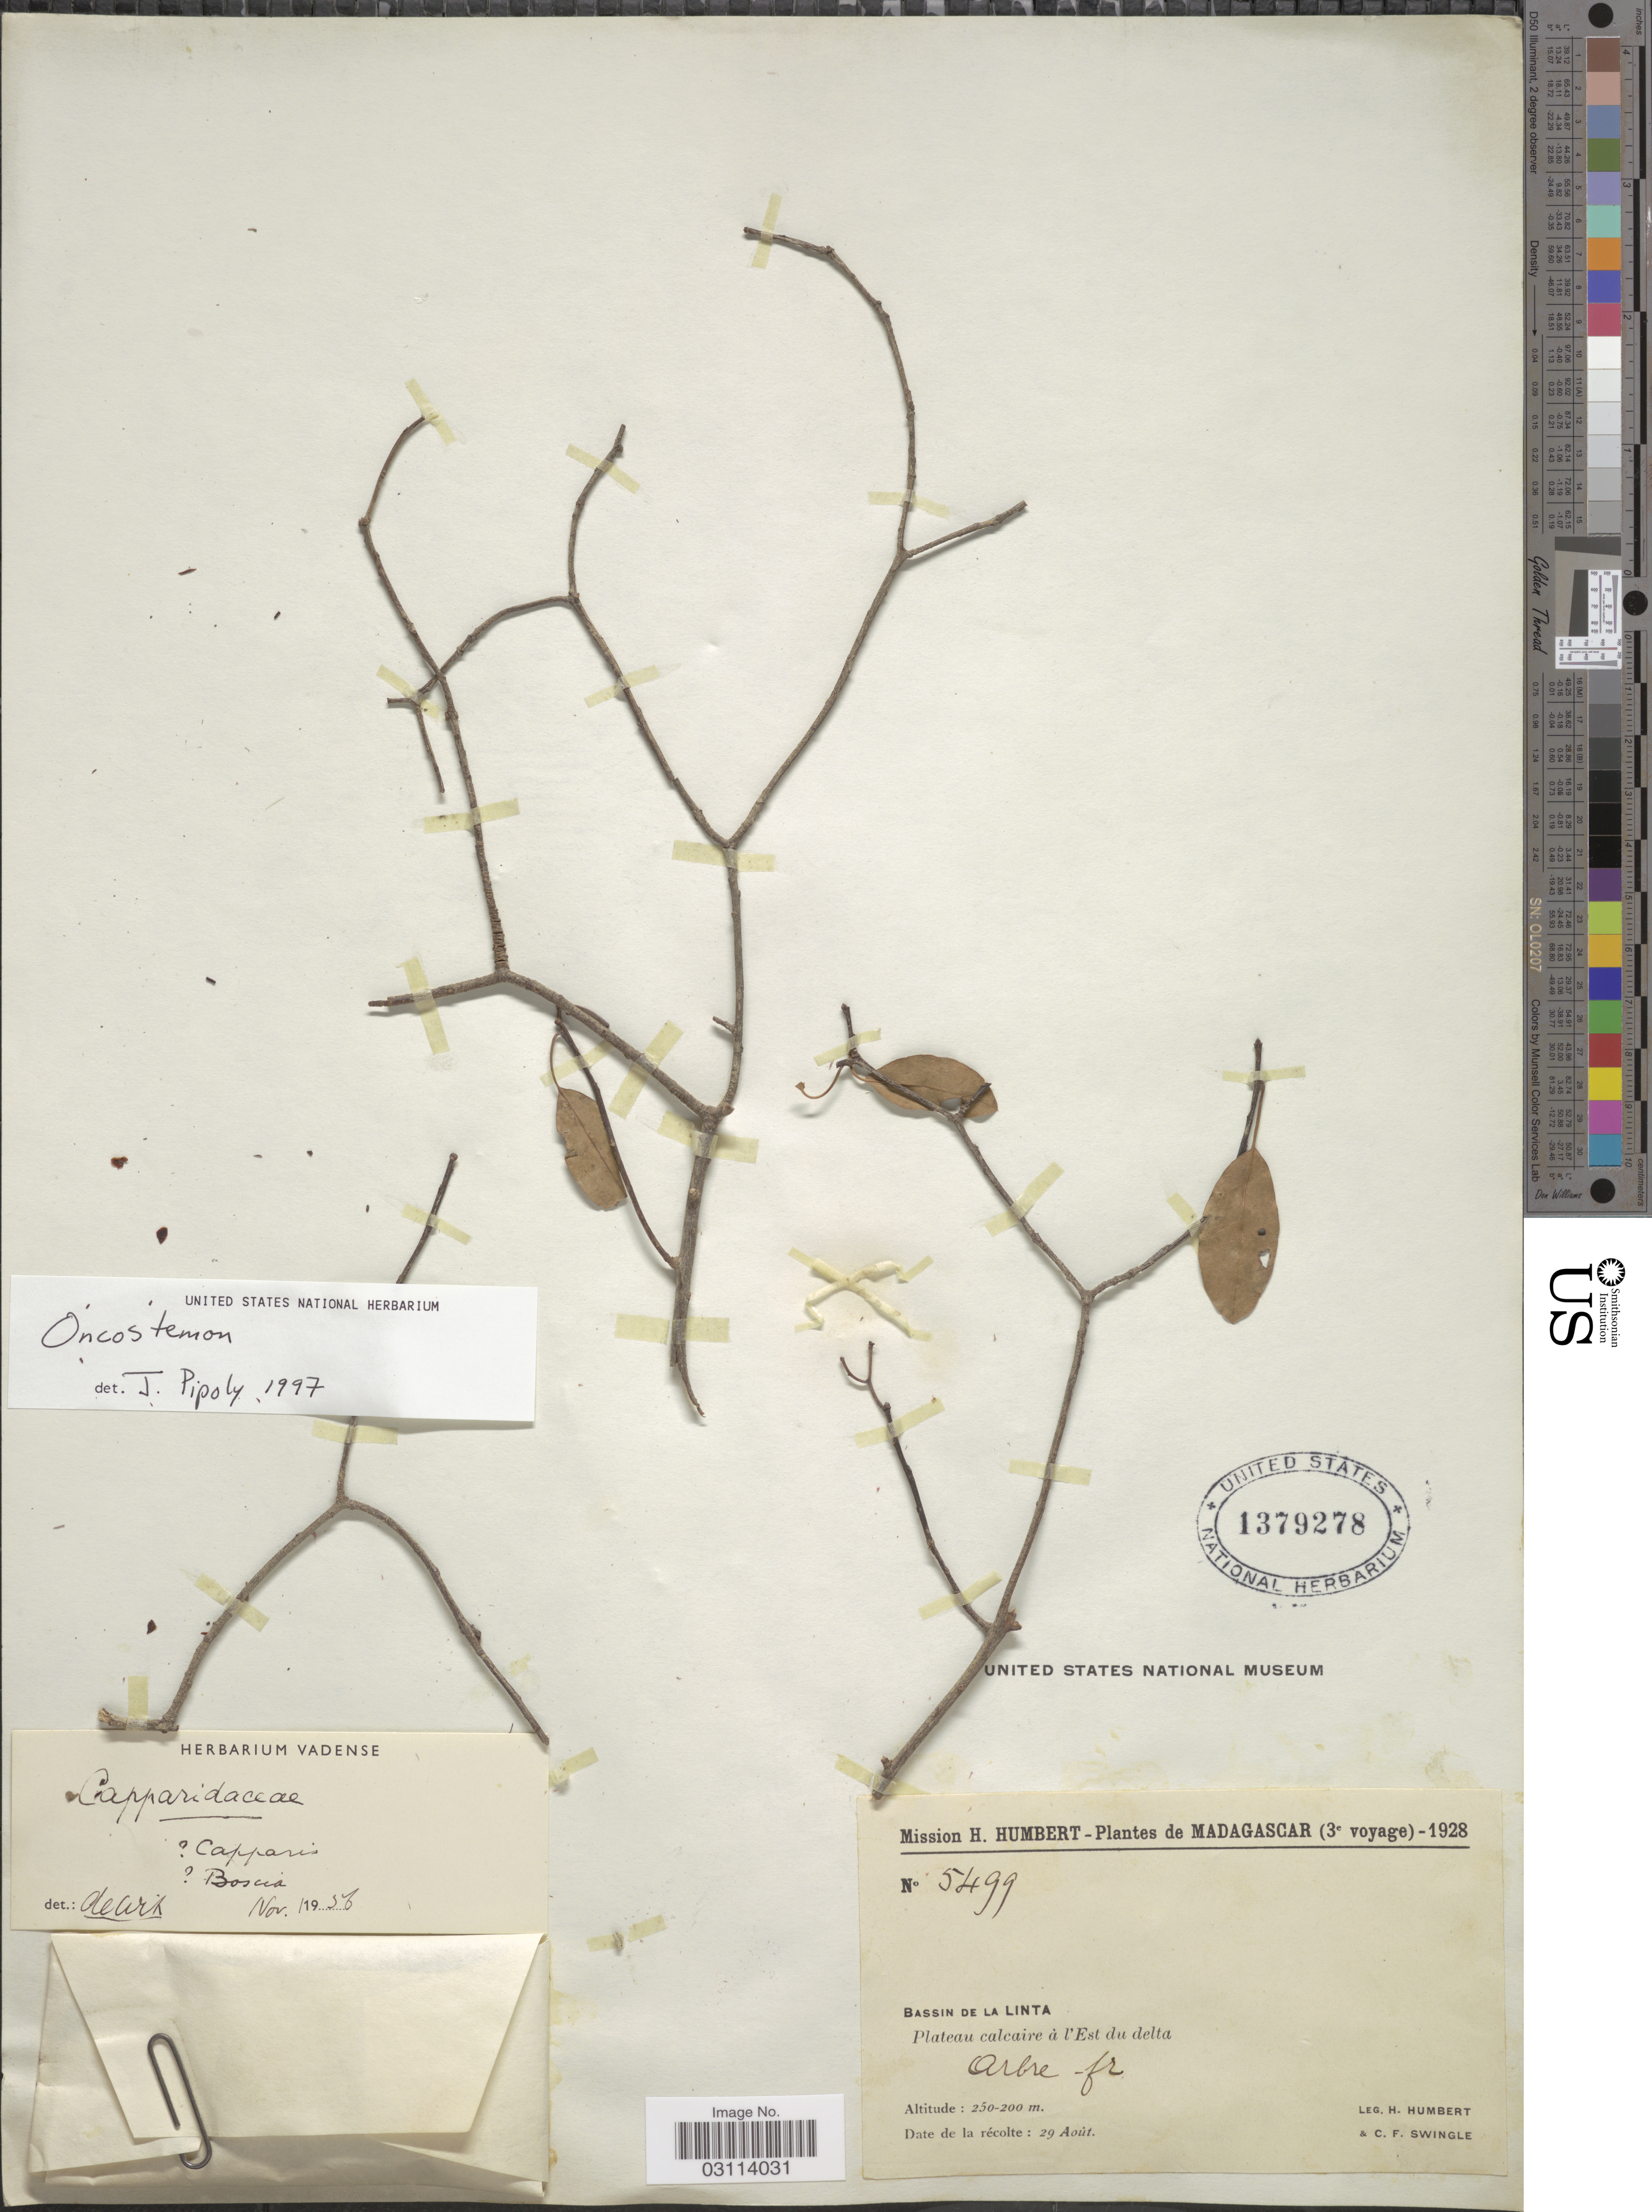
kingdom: Plantae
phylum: Tracheophyta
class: Magnoliopsida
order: Ericales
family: Primulaceae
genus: Oncostemon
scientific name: Oncostemon sp.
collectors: H. Humbert & C. Swingle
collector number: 5499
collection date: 1928-08-29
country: Madagascar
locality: Bassin de La Linta.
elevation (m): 200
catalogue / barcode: US 1379278